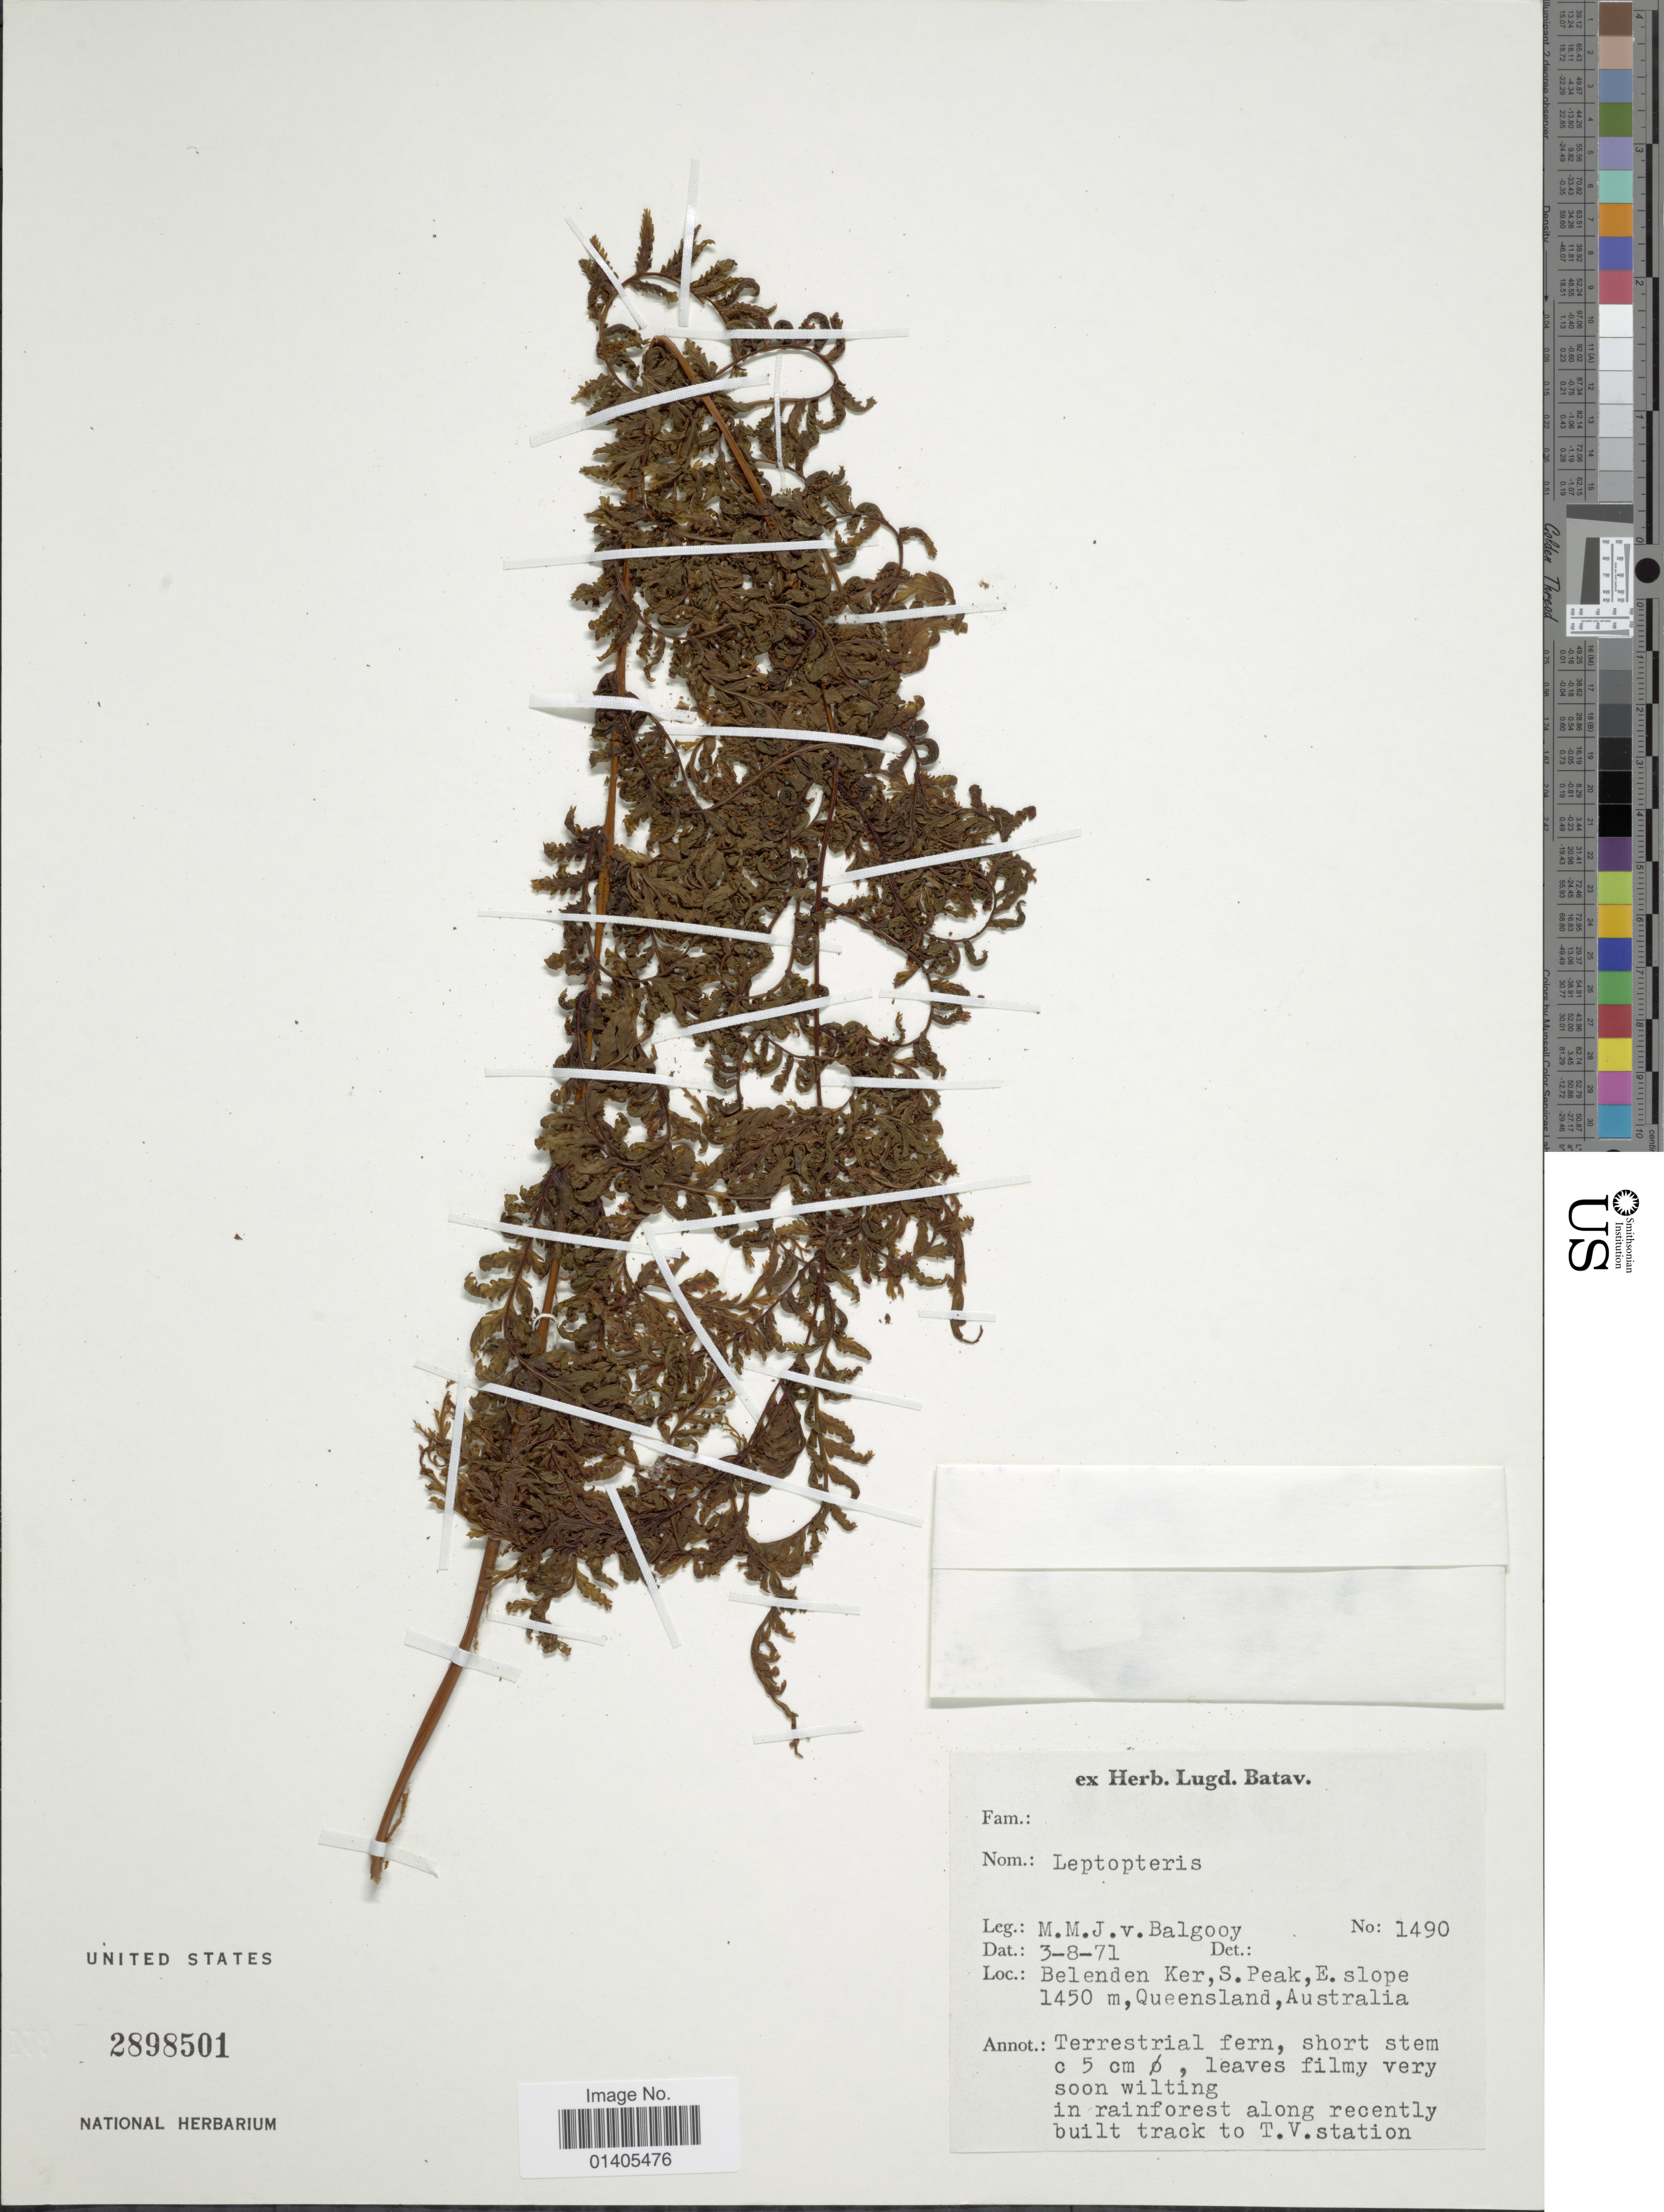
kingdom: Plantae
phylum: Tracheophyta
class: Polypodiopsida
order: Osmundales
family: Osmundaceae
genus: Leptopteris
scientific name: Leptopteris sp.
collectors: M. M. van Balgooy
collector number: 1490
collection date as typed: Transcribed d/m/y: 3/8/71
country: Australia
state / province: Queensland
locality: Belenden Ker, S. Peak, E slope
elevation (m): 1450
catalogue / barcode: US 2898501